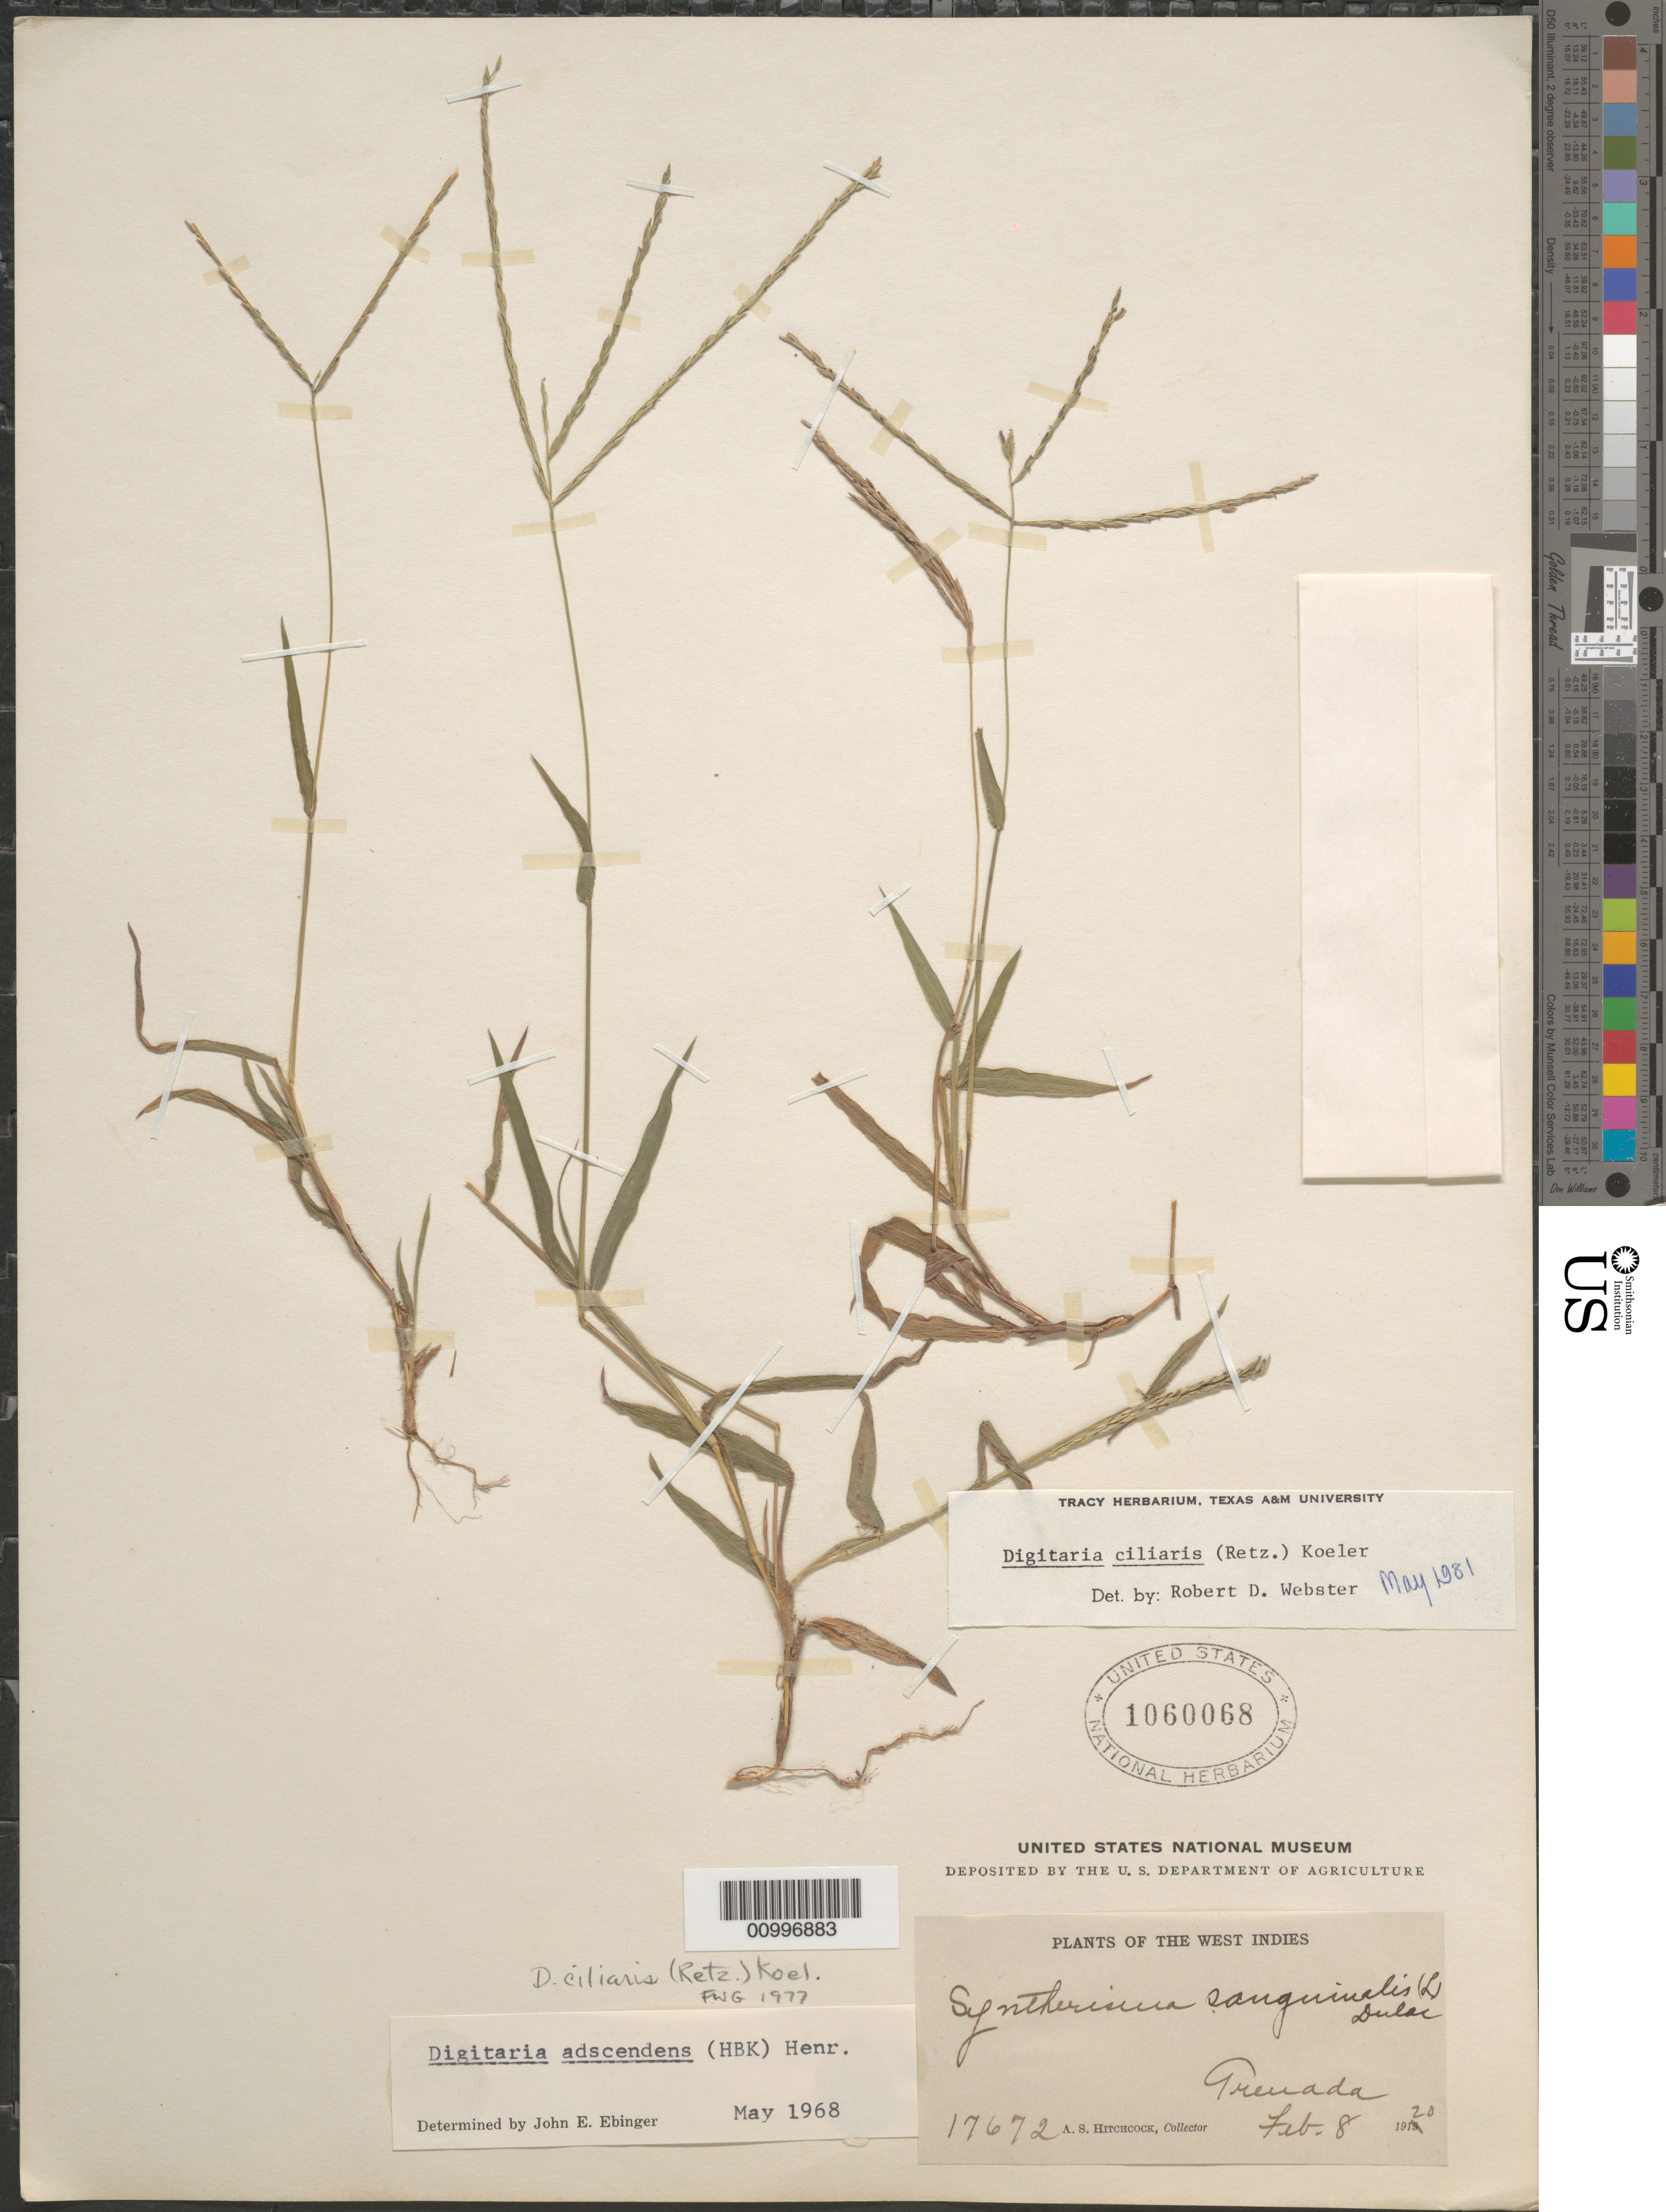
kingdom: Plantae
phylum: Tracheophyta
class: Liliopsida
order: Poales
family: Poaceae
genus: Digitaria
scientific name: Digitaria ciliaris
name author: (Retz.) Koeler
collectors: A. S. Hitchcock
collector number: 17672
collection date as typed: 08 Feb 1920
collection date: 1920-02-08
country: Grenada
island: Grenada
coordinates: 0 N, 0 E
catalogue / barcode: US 1060068